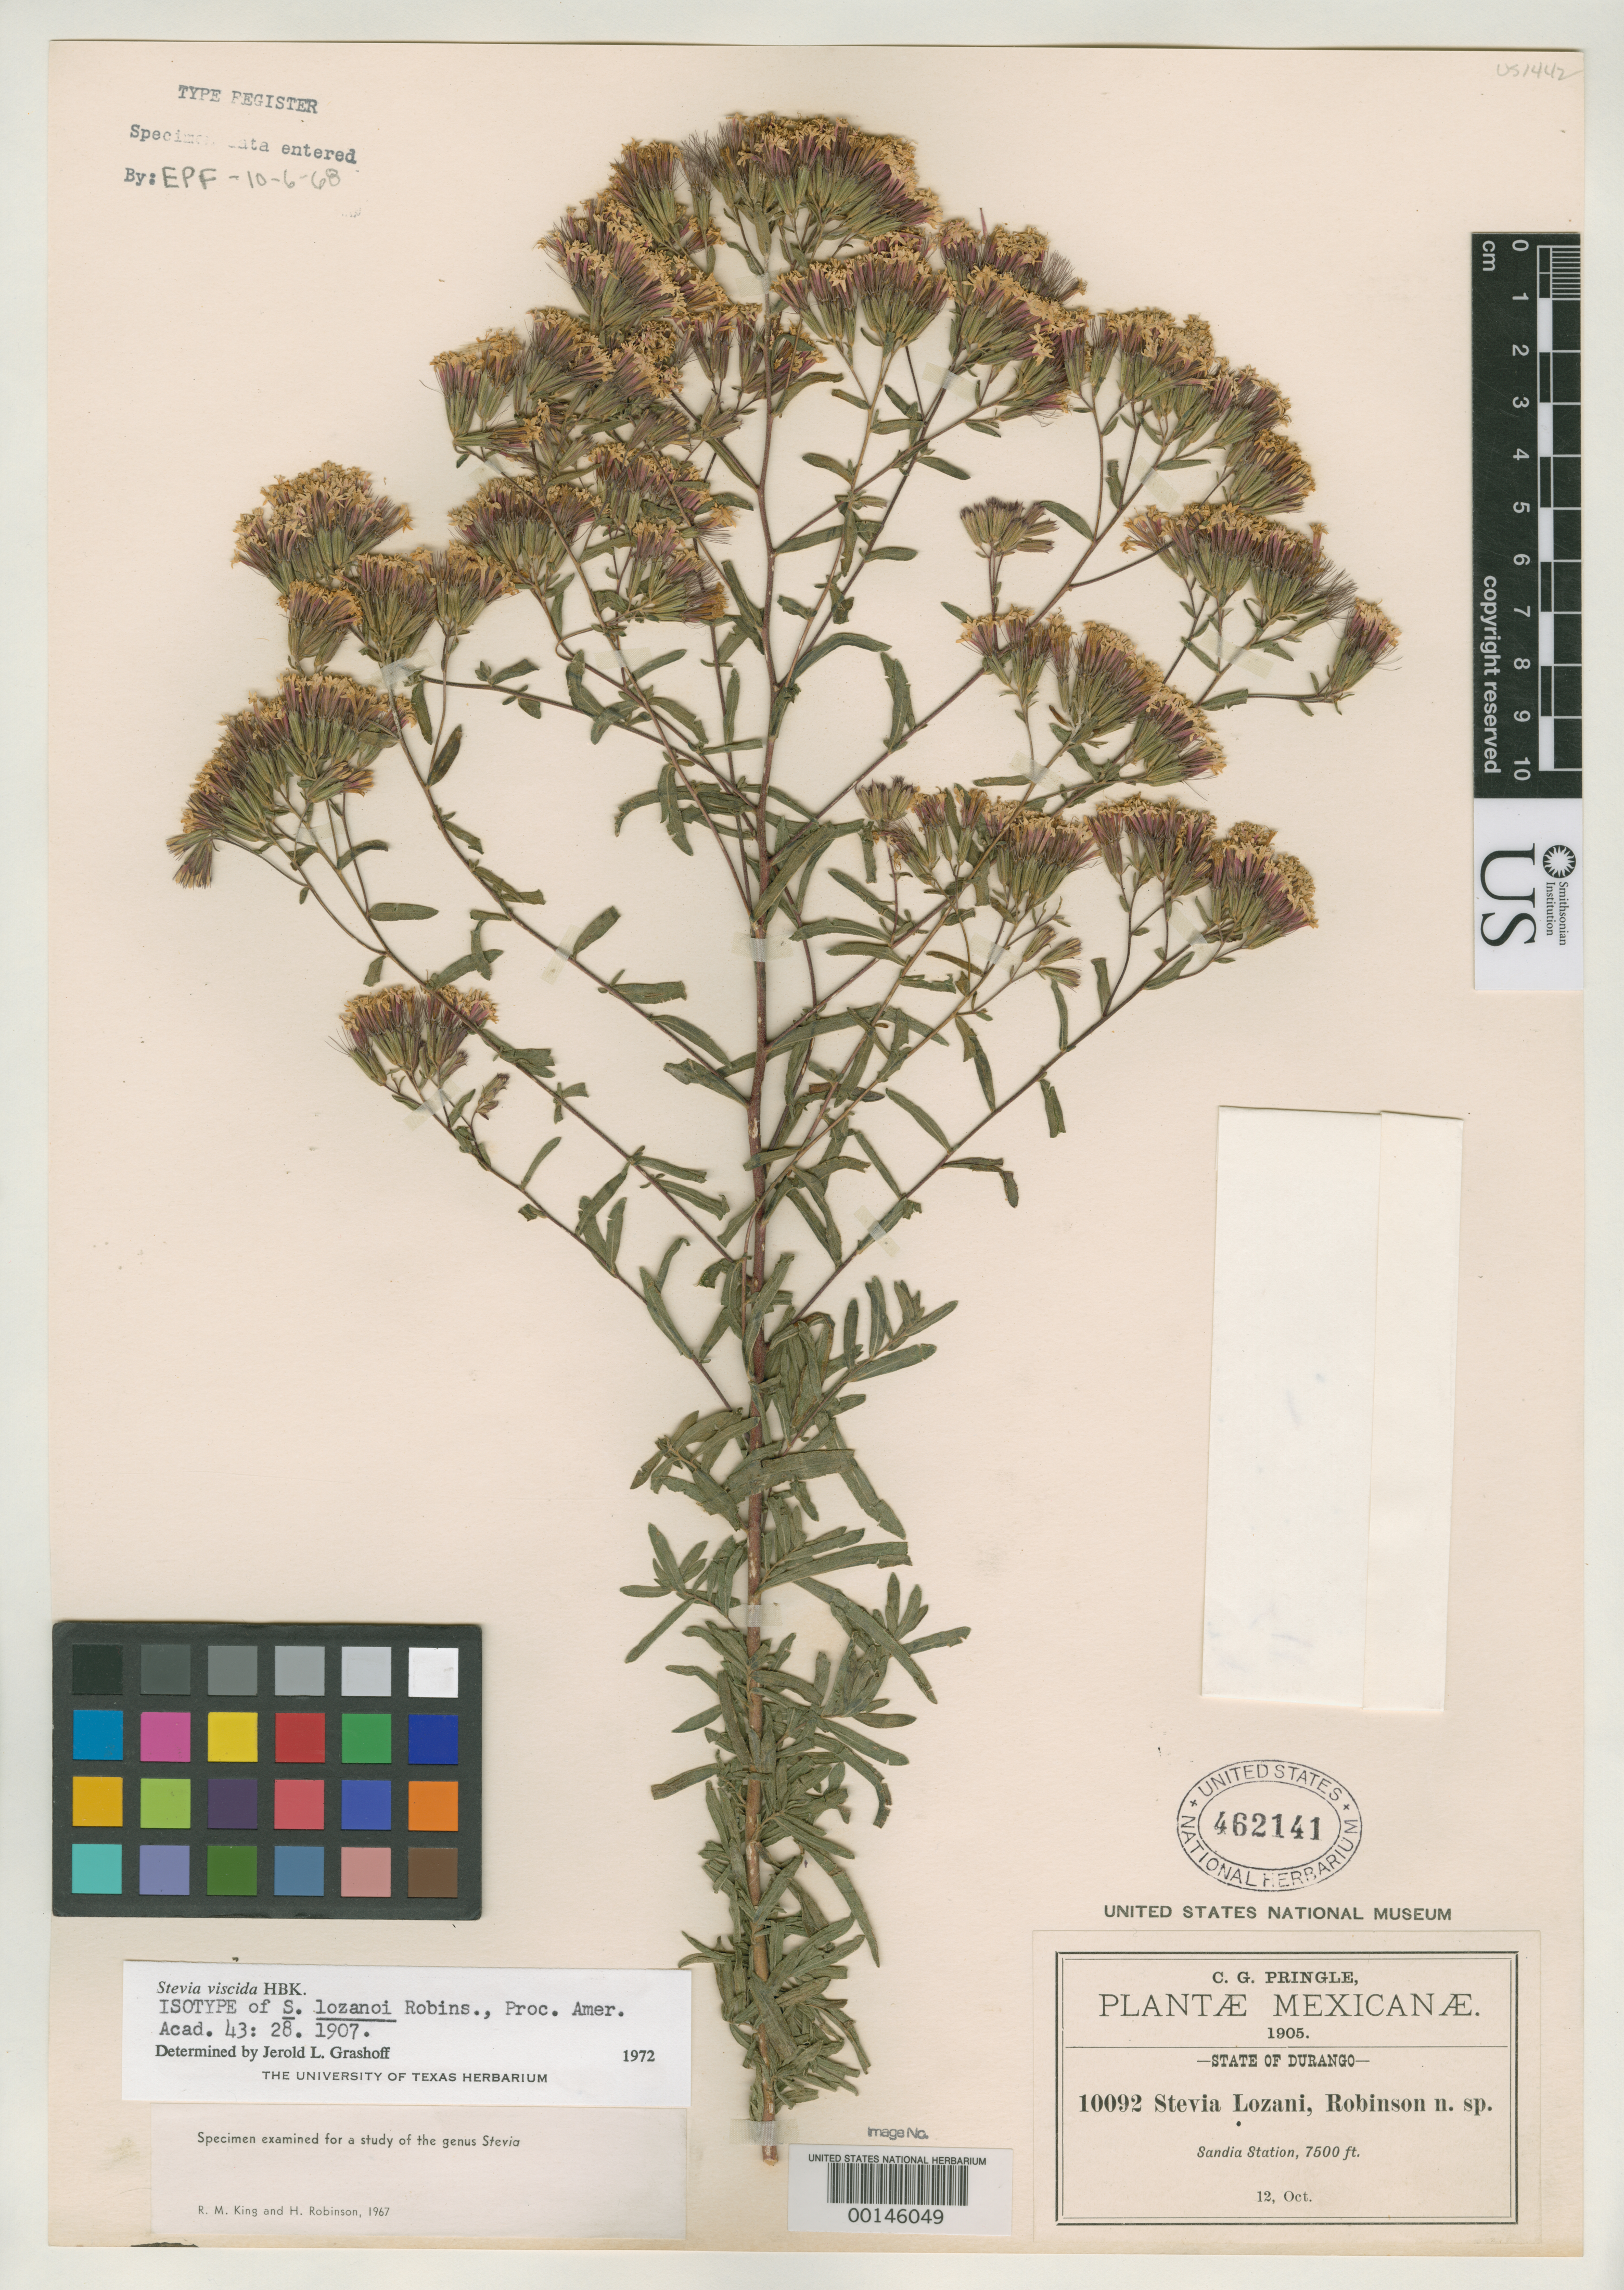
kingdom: Plantae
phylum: Tracheophyta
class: Magnoliopsida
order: Asterales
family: Asteraceae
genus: Stevia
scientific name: Stevia lozanoi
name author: B.L. Rob.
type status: Isotype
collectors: C. G. Pringle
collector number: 10092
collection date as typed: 12 Oct 1905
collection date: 1905-10-12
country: Mexico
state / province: Durango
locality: Sandia Station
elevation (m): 2286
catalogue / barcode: US 462141